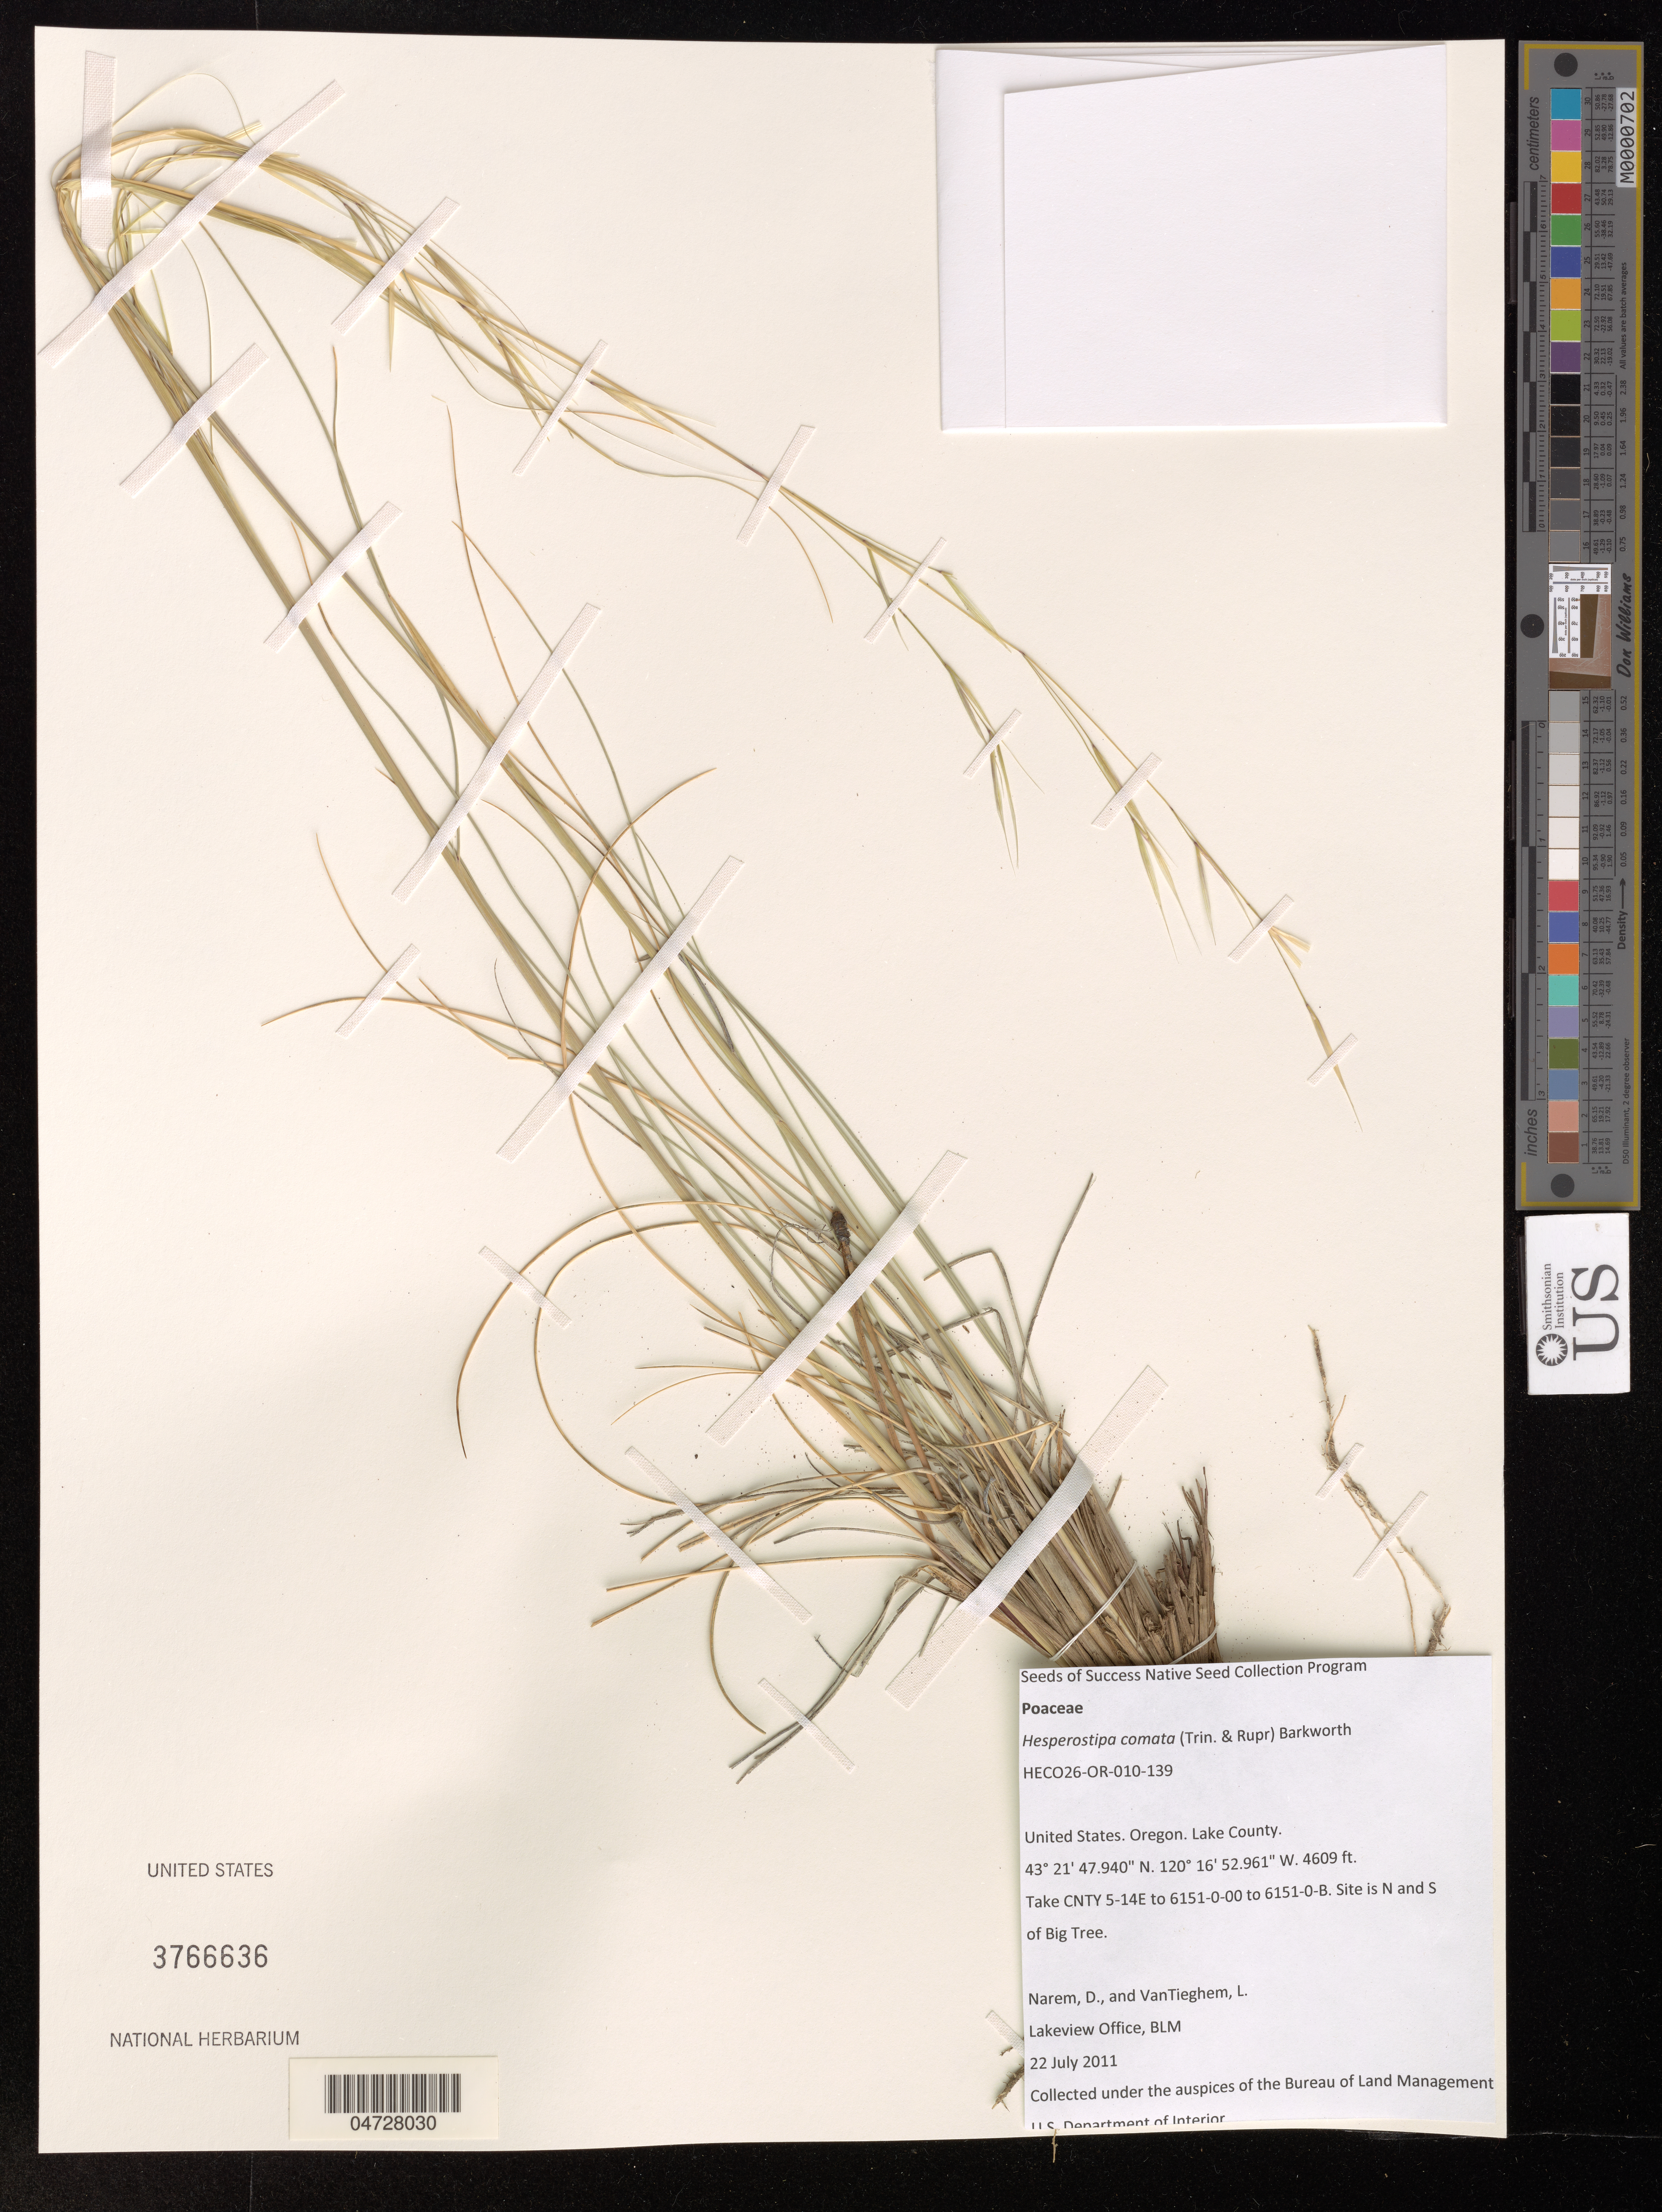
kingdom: Plantae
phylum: Tracheophyta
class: Liliopsida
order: Poales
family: Poaceae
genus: Hesperostipa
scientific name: Hesperostipa comata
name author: (Trin. & Rupr.) Barkworth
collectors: D. Narem & L. VanTieghem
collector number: HECO26-OR-010-139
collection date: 2011-07-22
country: United States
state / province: Oregon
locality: Lake County.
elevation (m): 1405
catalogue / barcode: US 3766636